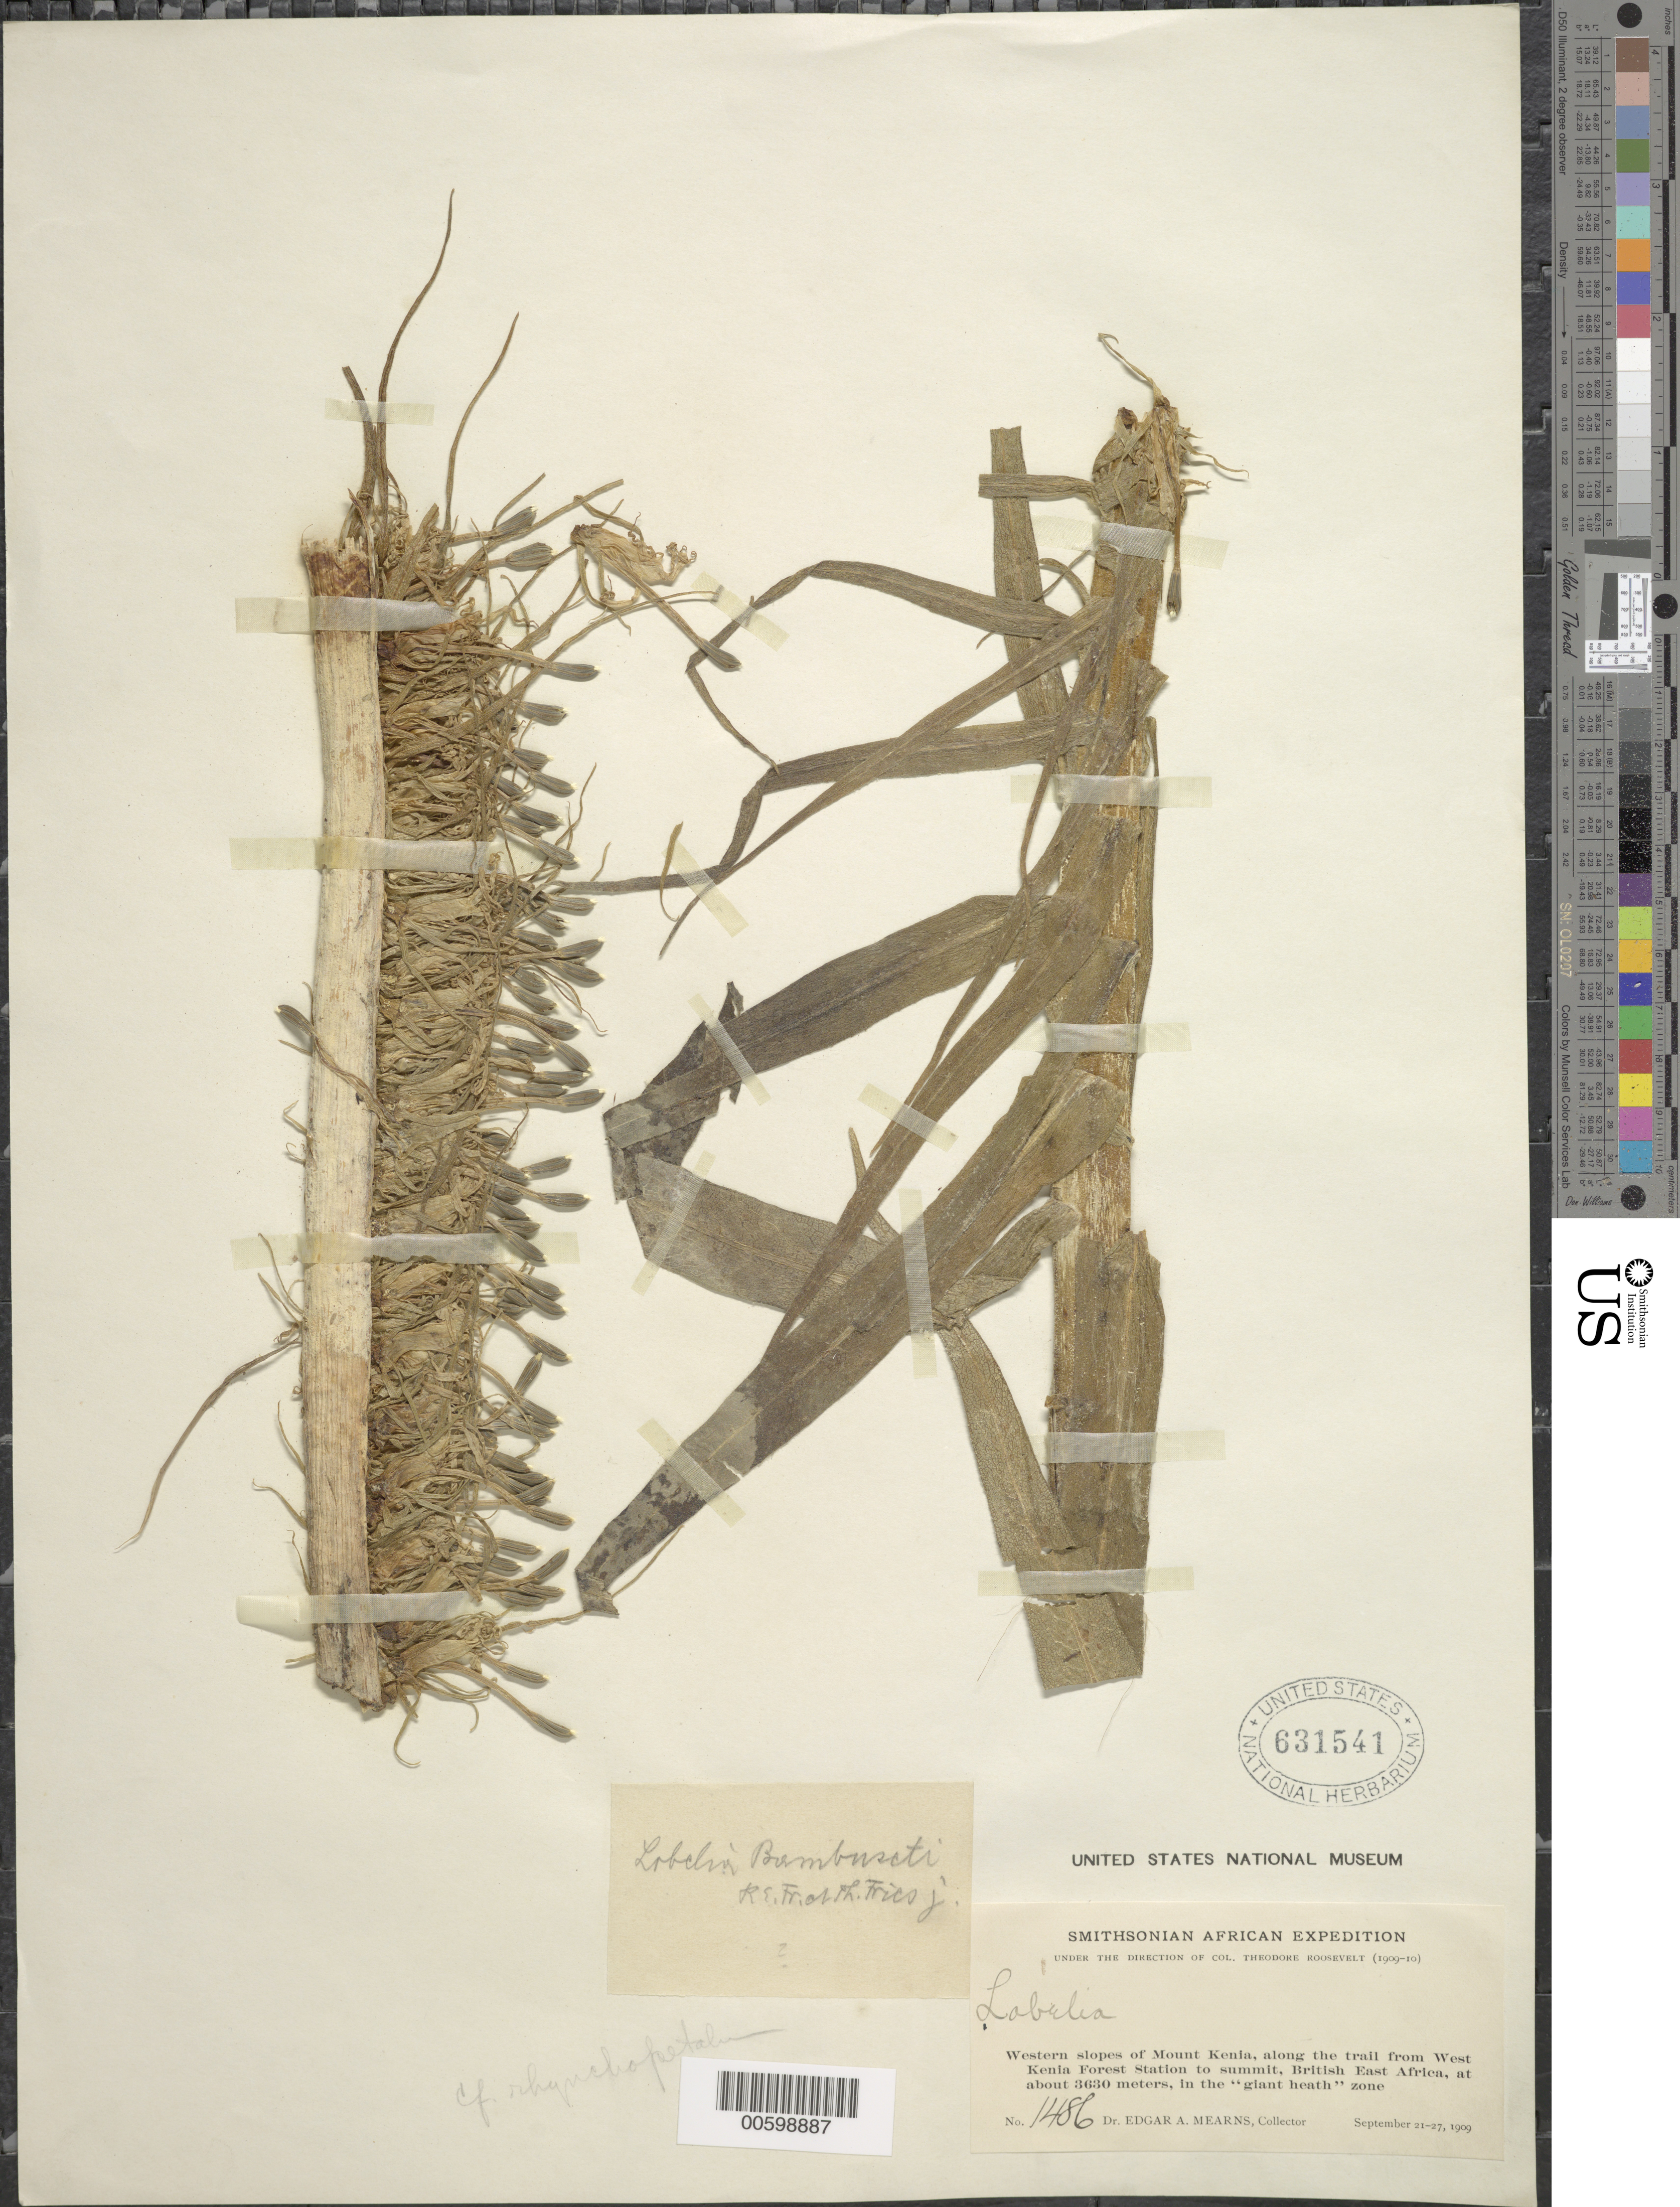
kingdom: Plantae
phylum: Tracheophyta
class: Magnoliopsida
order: Asterales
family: Campanulaceae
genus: Lobelia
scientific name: Lobelia bambuseti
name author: R.E. Fr. & T.C.E. Fr.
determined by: Wimmer, F. E.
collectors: E. A. Mearns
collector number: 1486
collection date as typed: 21 Sep 1909 to 27 Sep 1909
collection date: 1909-09-21/1909-09-27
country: Kenya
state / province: Nyeri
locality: Western slopes of Mount Kenya, along the trail from West Kenya Forest Station to summit, in the " Giant health " zone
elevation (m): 3630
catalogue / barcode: US 631541